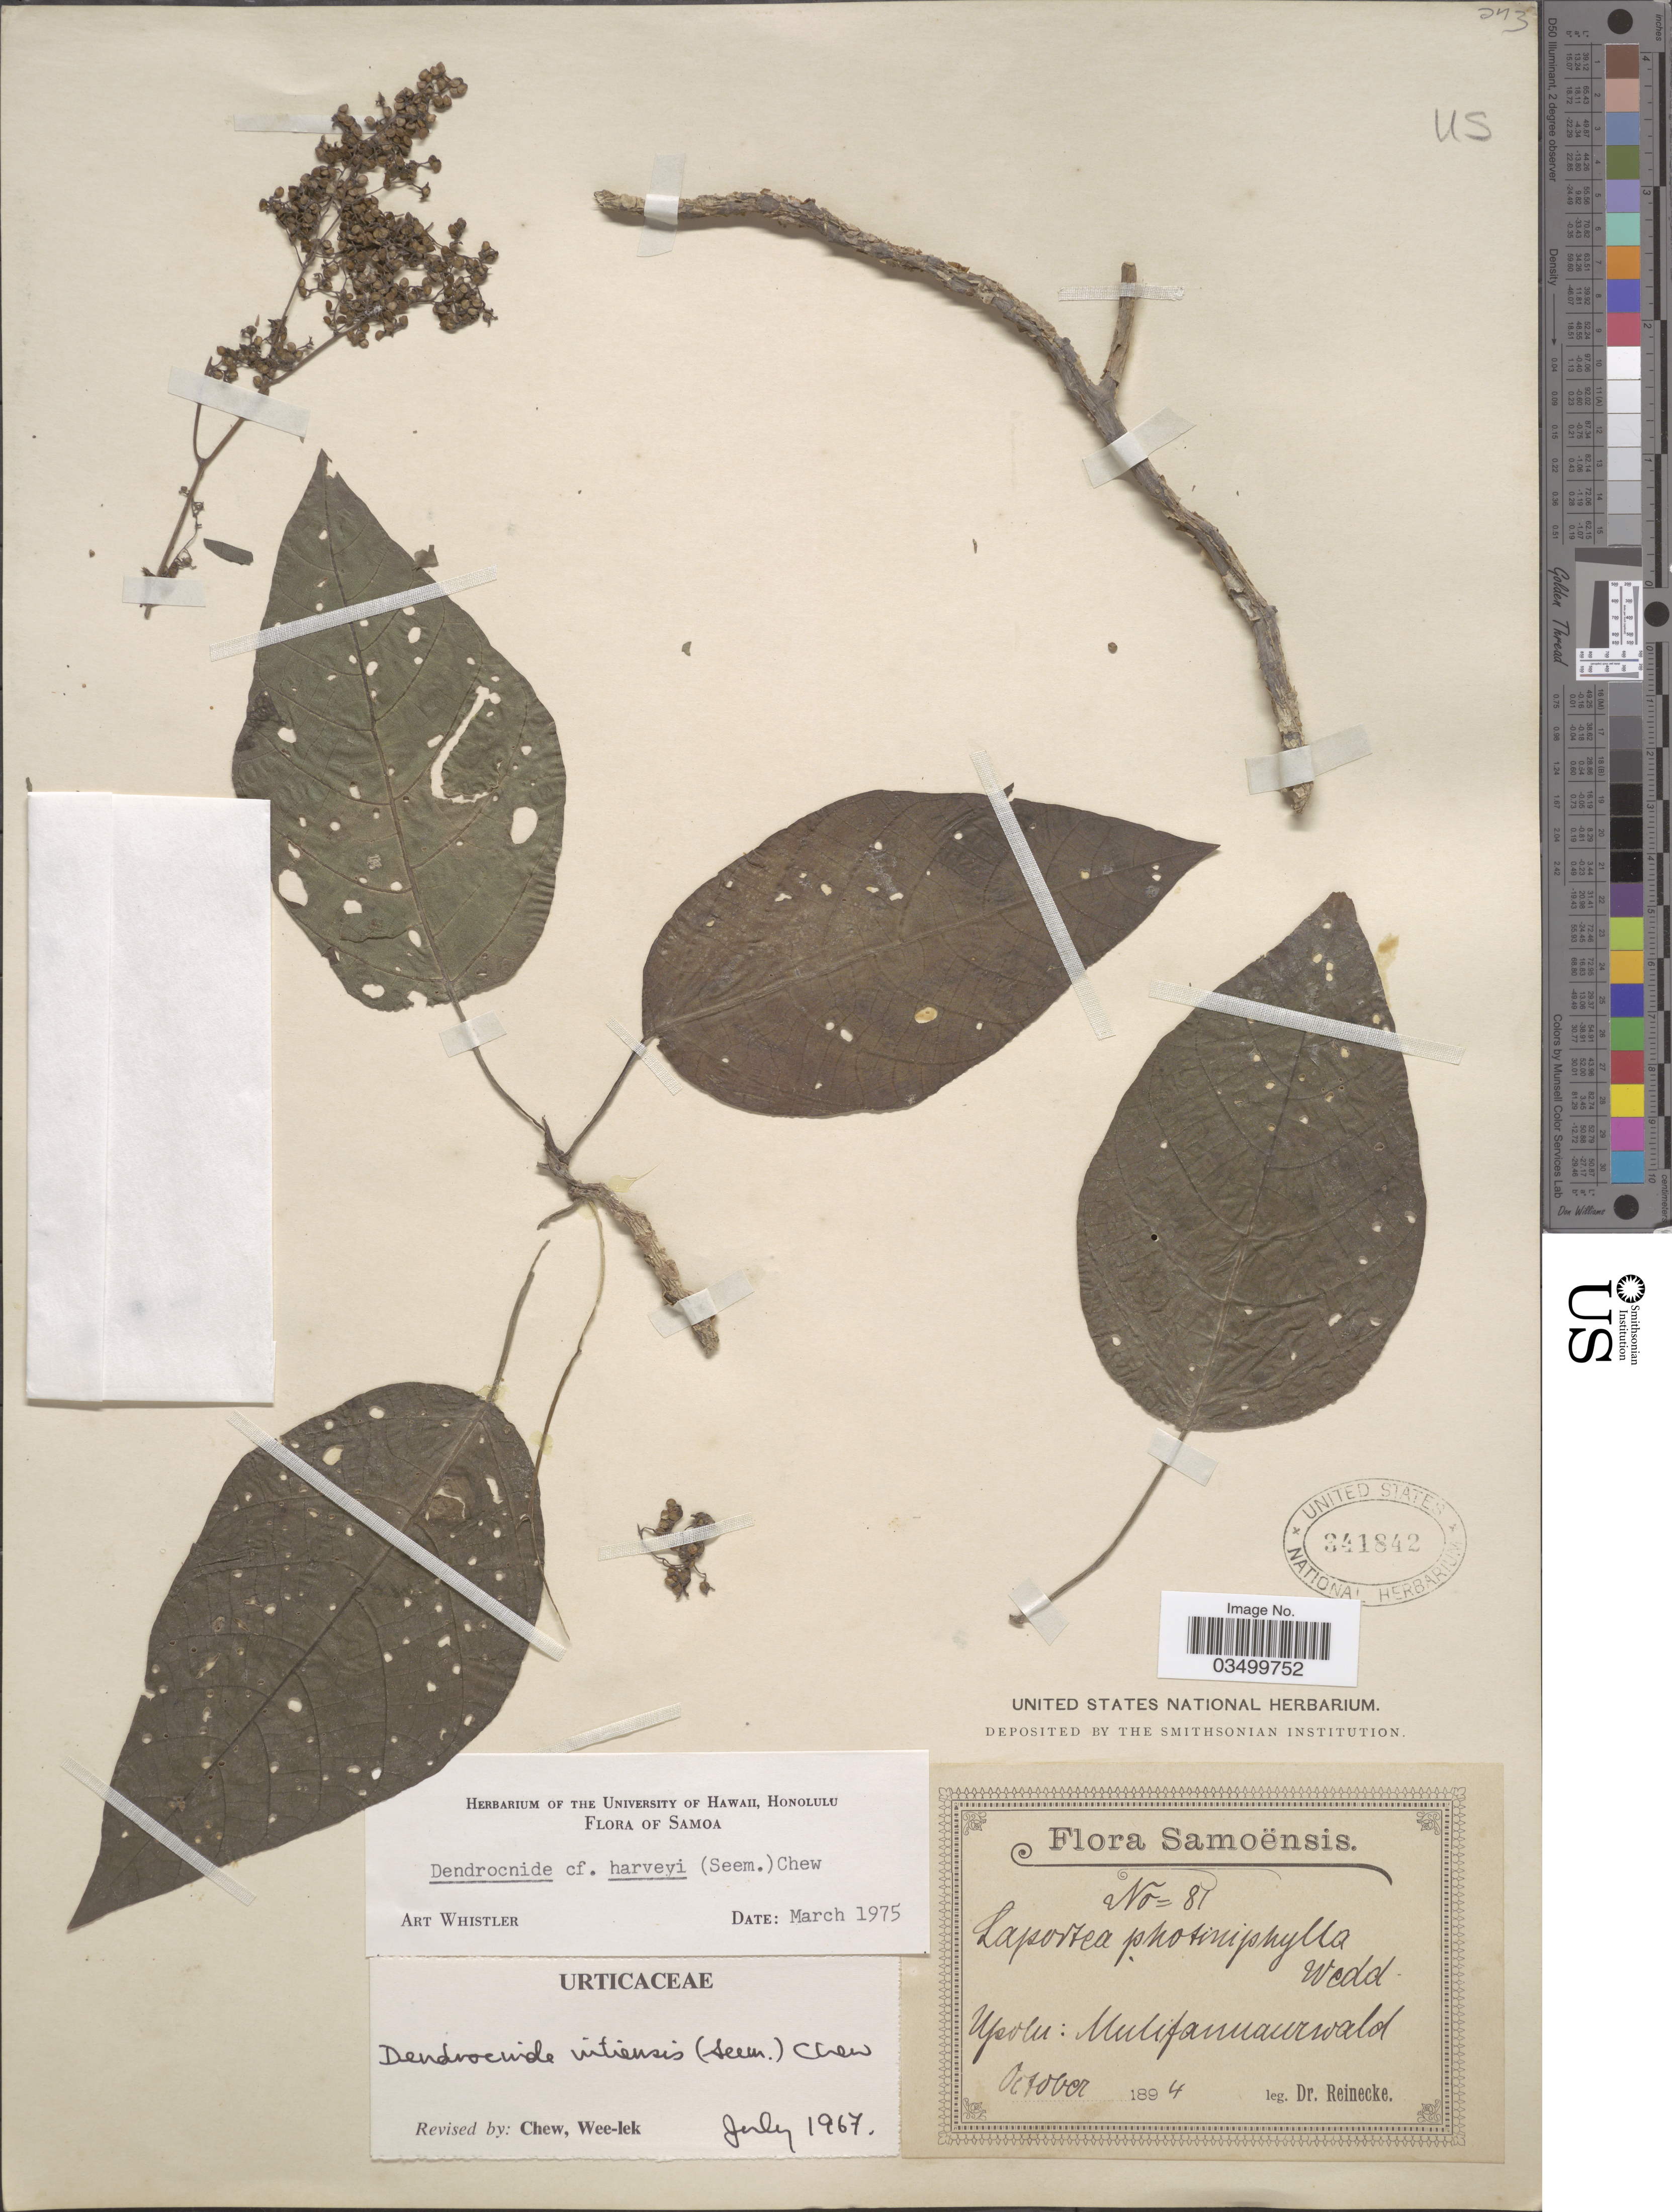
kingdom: Plantae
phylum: Tracheophyta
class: Magnoliopsida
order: Rosales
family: Urticaceae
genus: Dendrocnide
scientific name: Dendrocnide harveyi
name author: (Seem.) Chew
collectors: -- Reinecke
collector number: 81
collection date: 1894-10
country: Samoa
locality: Samoënsis. Upolu: Mulifanuaurwald.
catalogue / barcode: US 341842